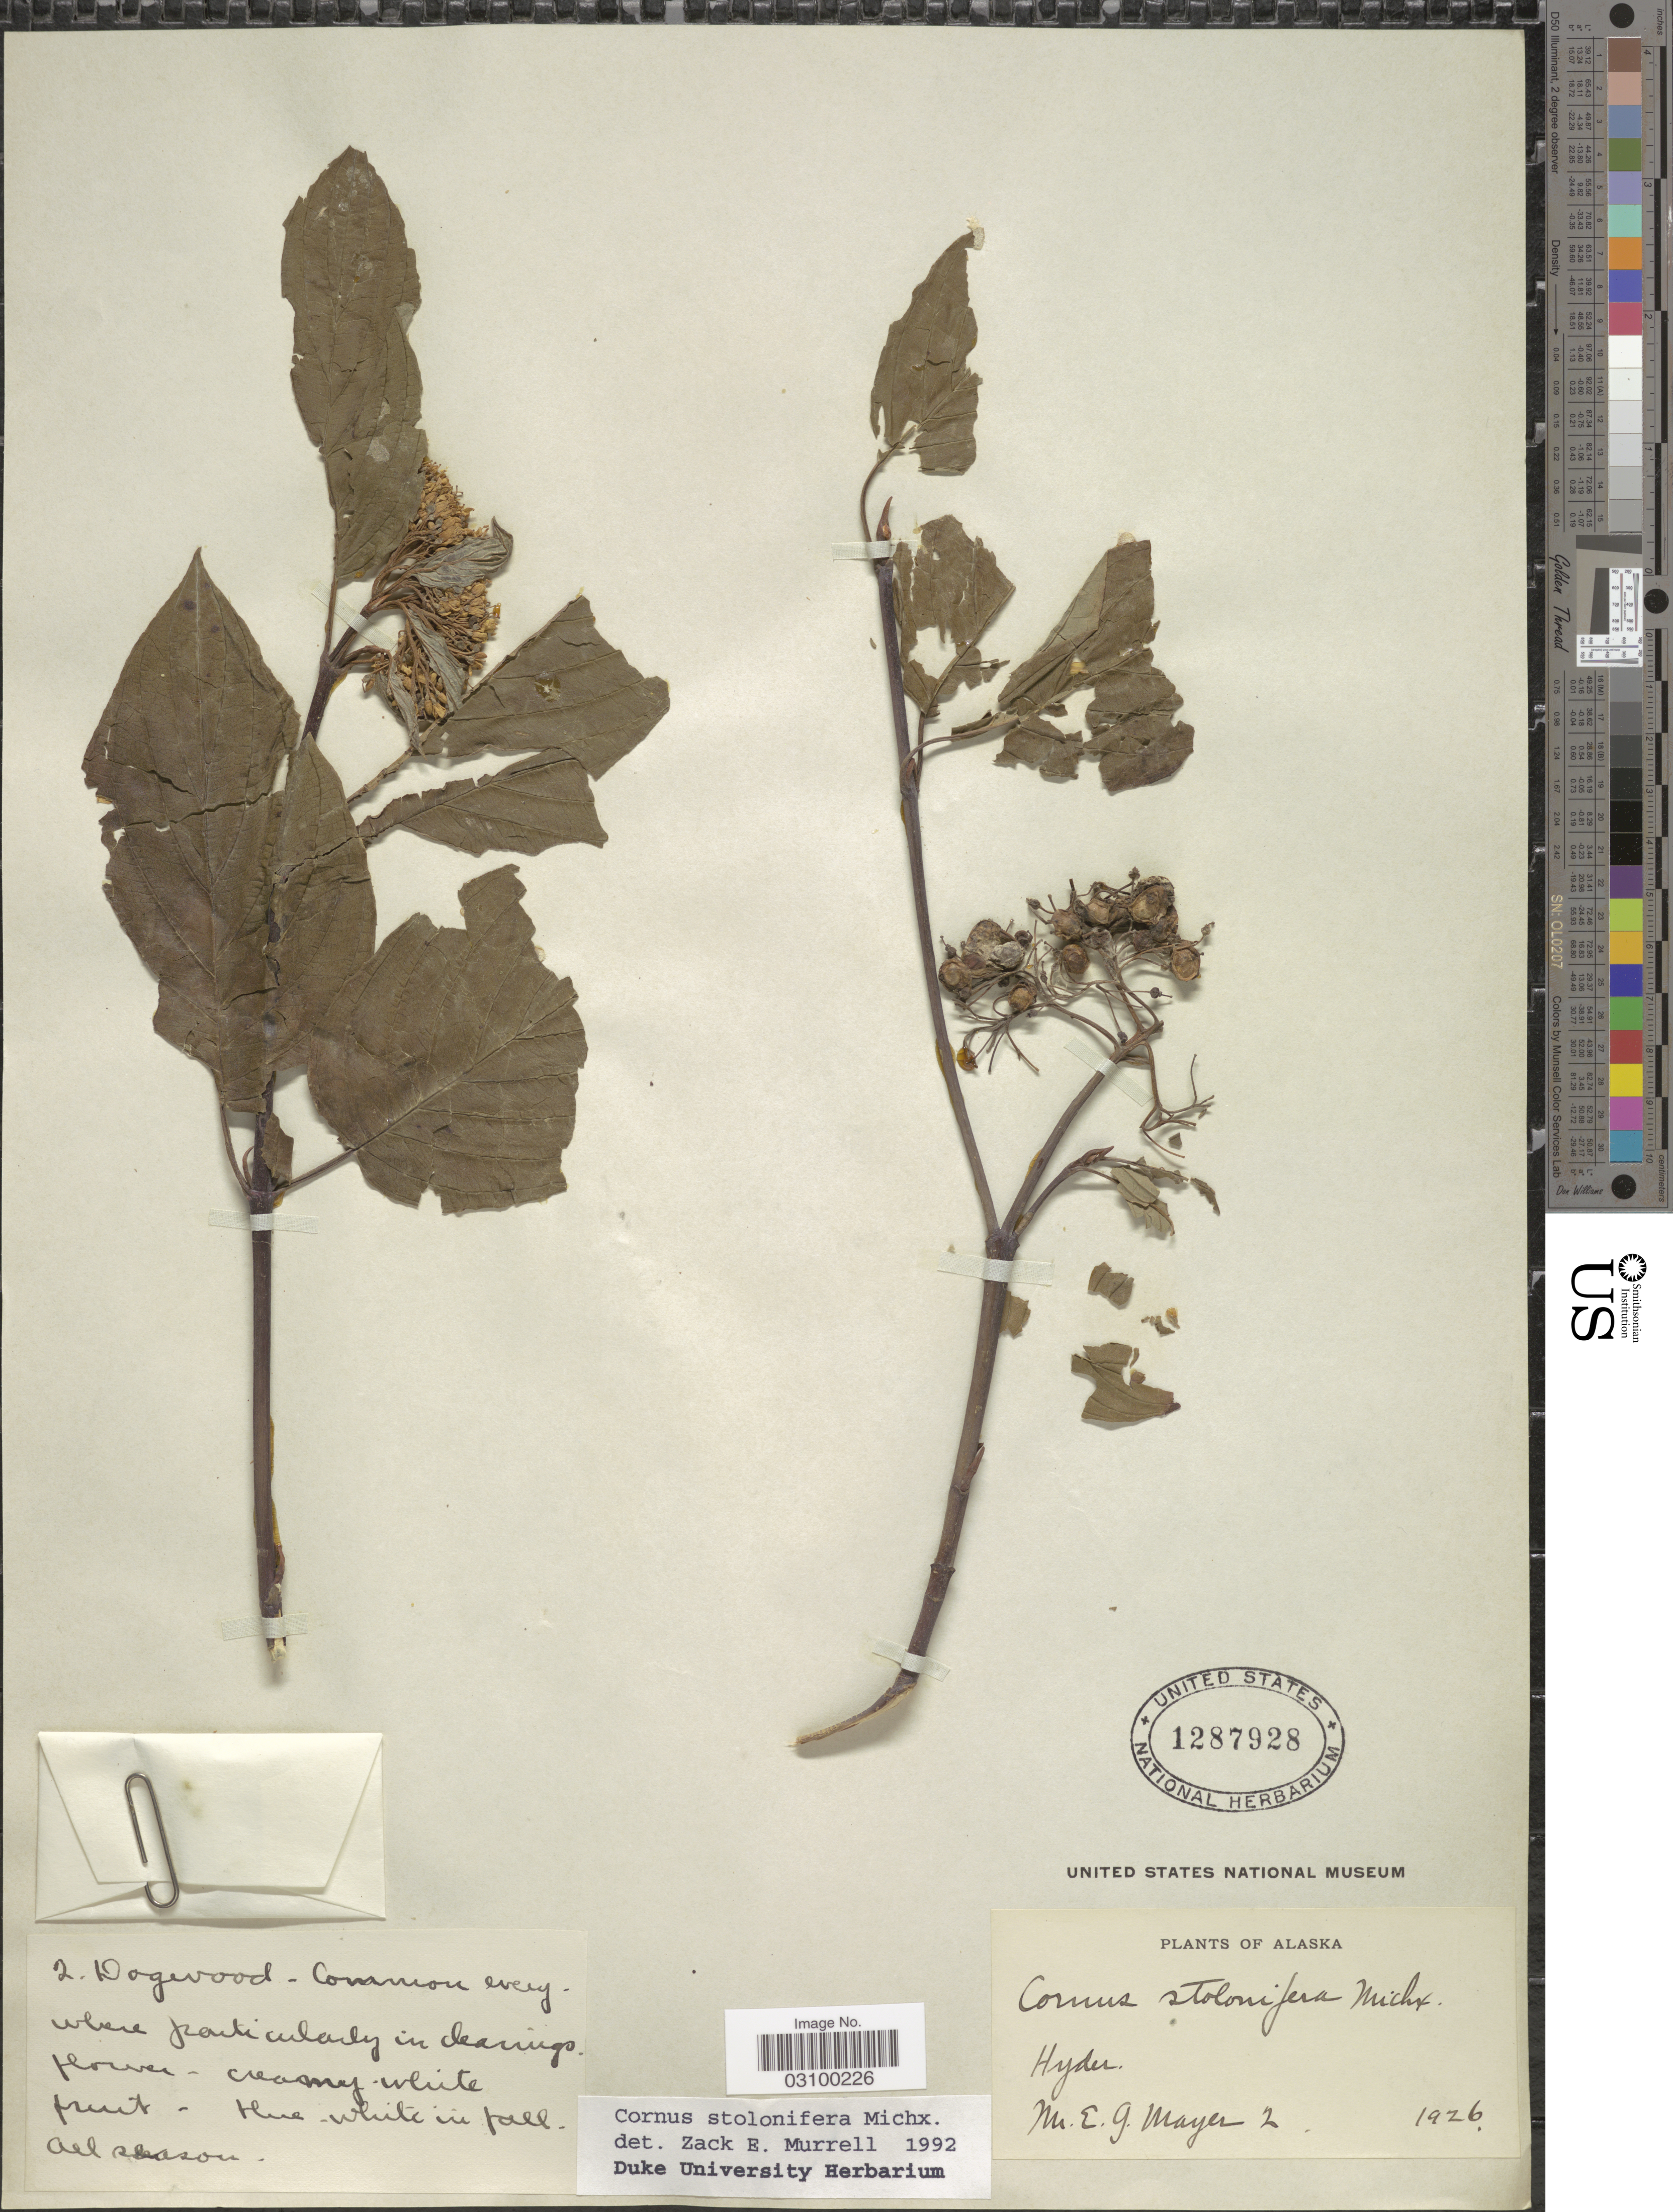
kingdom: Plantae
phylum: Tracheophyta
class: Magnoliopsida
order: Cornales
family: Cornaceae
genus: Cornus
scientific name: Cornus sericea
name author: L.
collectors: E. Mayer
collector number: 2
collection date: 1926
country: United States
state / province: Alaska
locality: Hyder.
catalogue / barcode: US 1287928